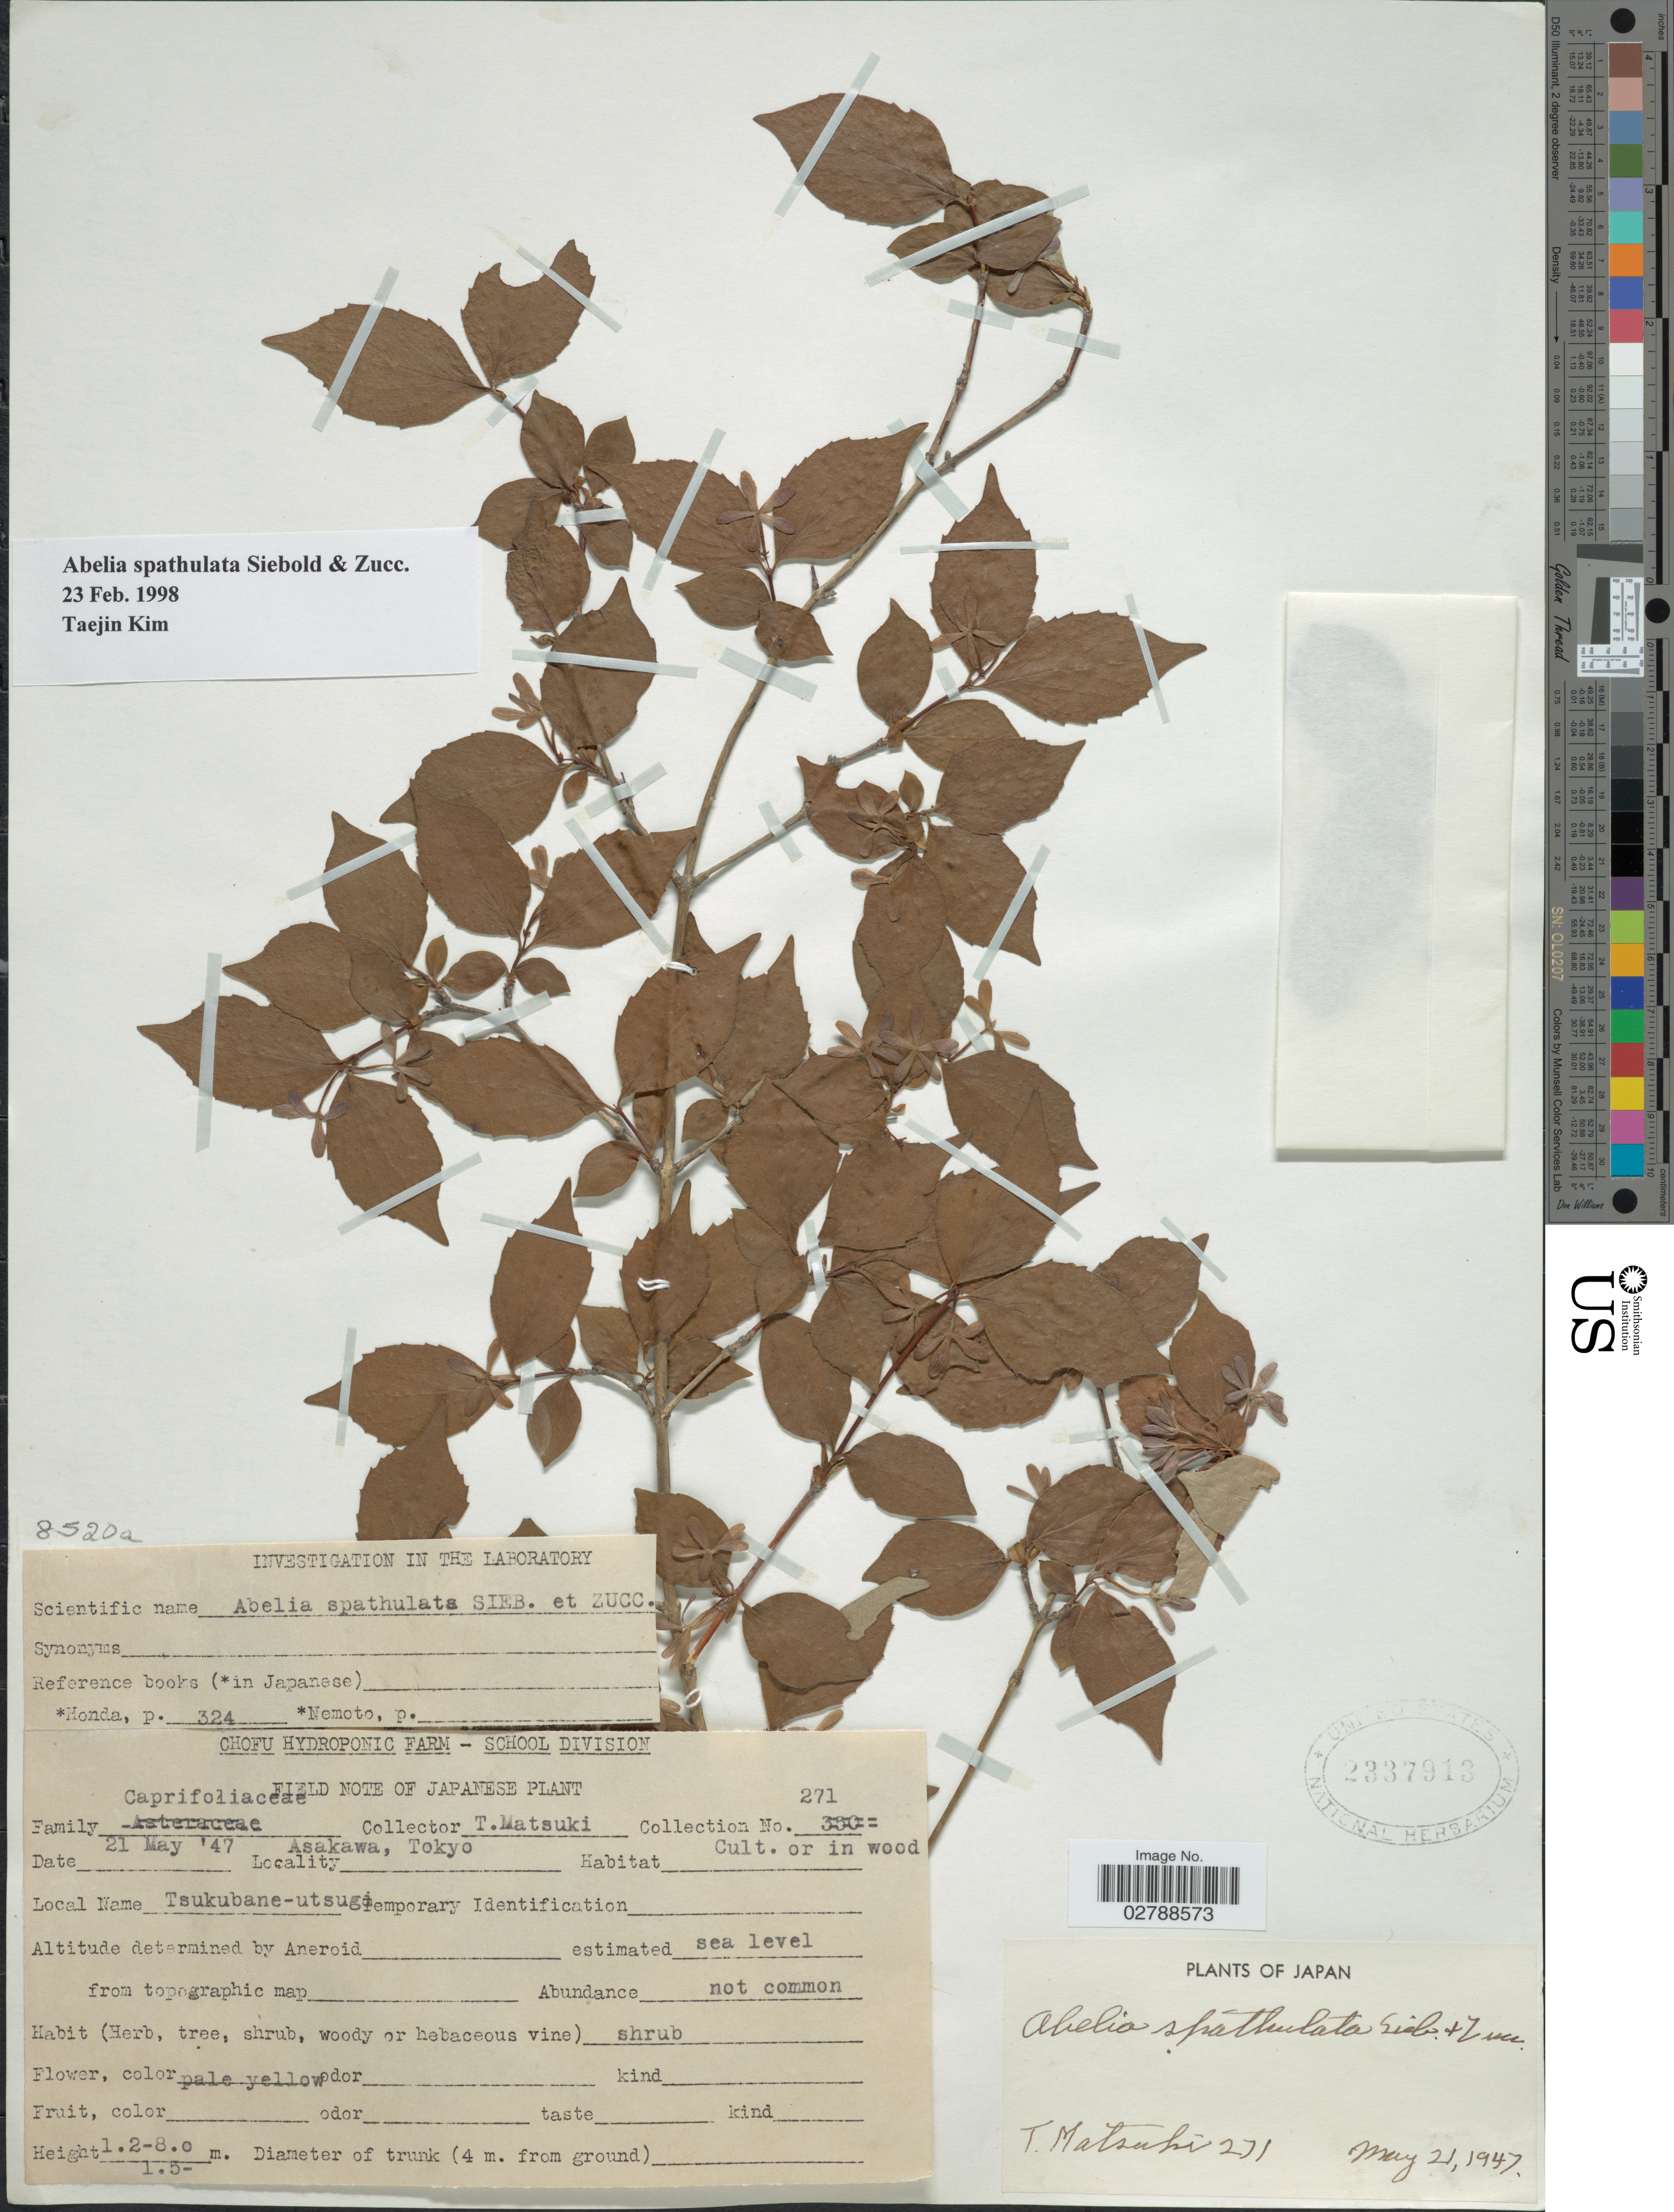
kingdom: Plantae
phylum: Tracheophyta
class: Magnoliopsida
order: Dipsacales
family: Caprifoliaceae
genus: Abelia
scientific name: Abelia spathulata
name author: Siebold & Zucc.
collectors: T. Matsuki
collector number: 271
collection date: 1947-05-21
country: Japan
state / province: Tokyo, Federal City of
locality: Asakawa, Tokyo.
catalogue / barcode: US 2337913